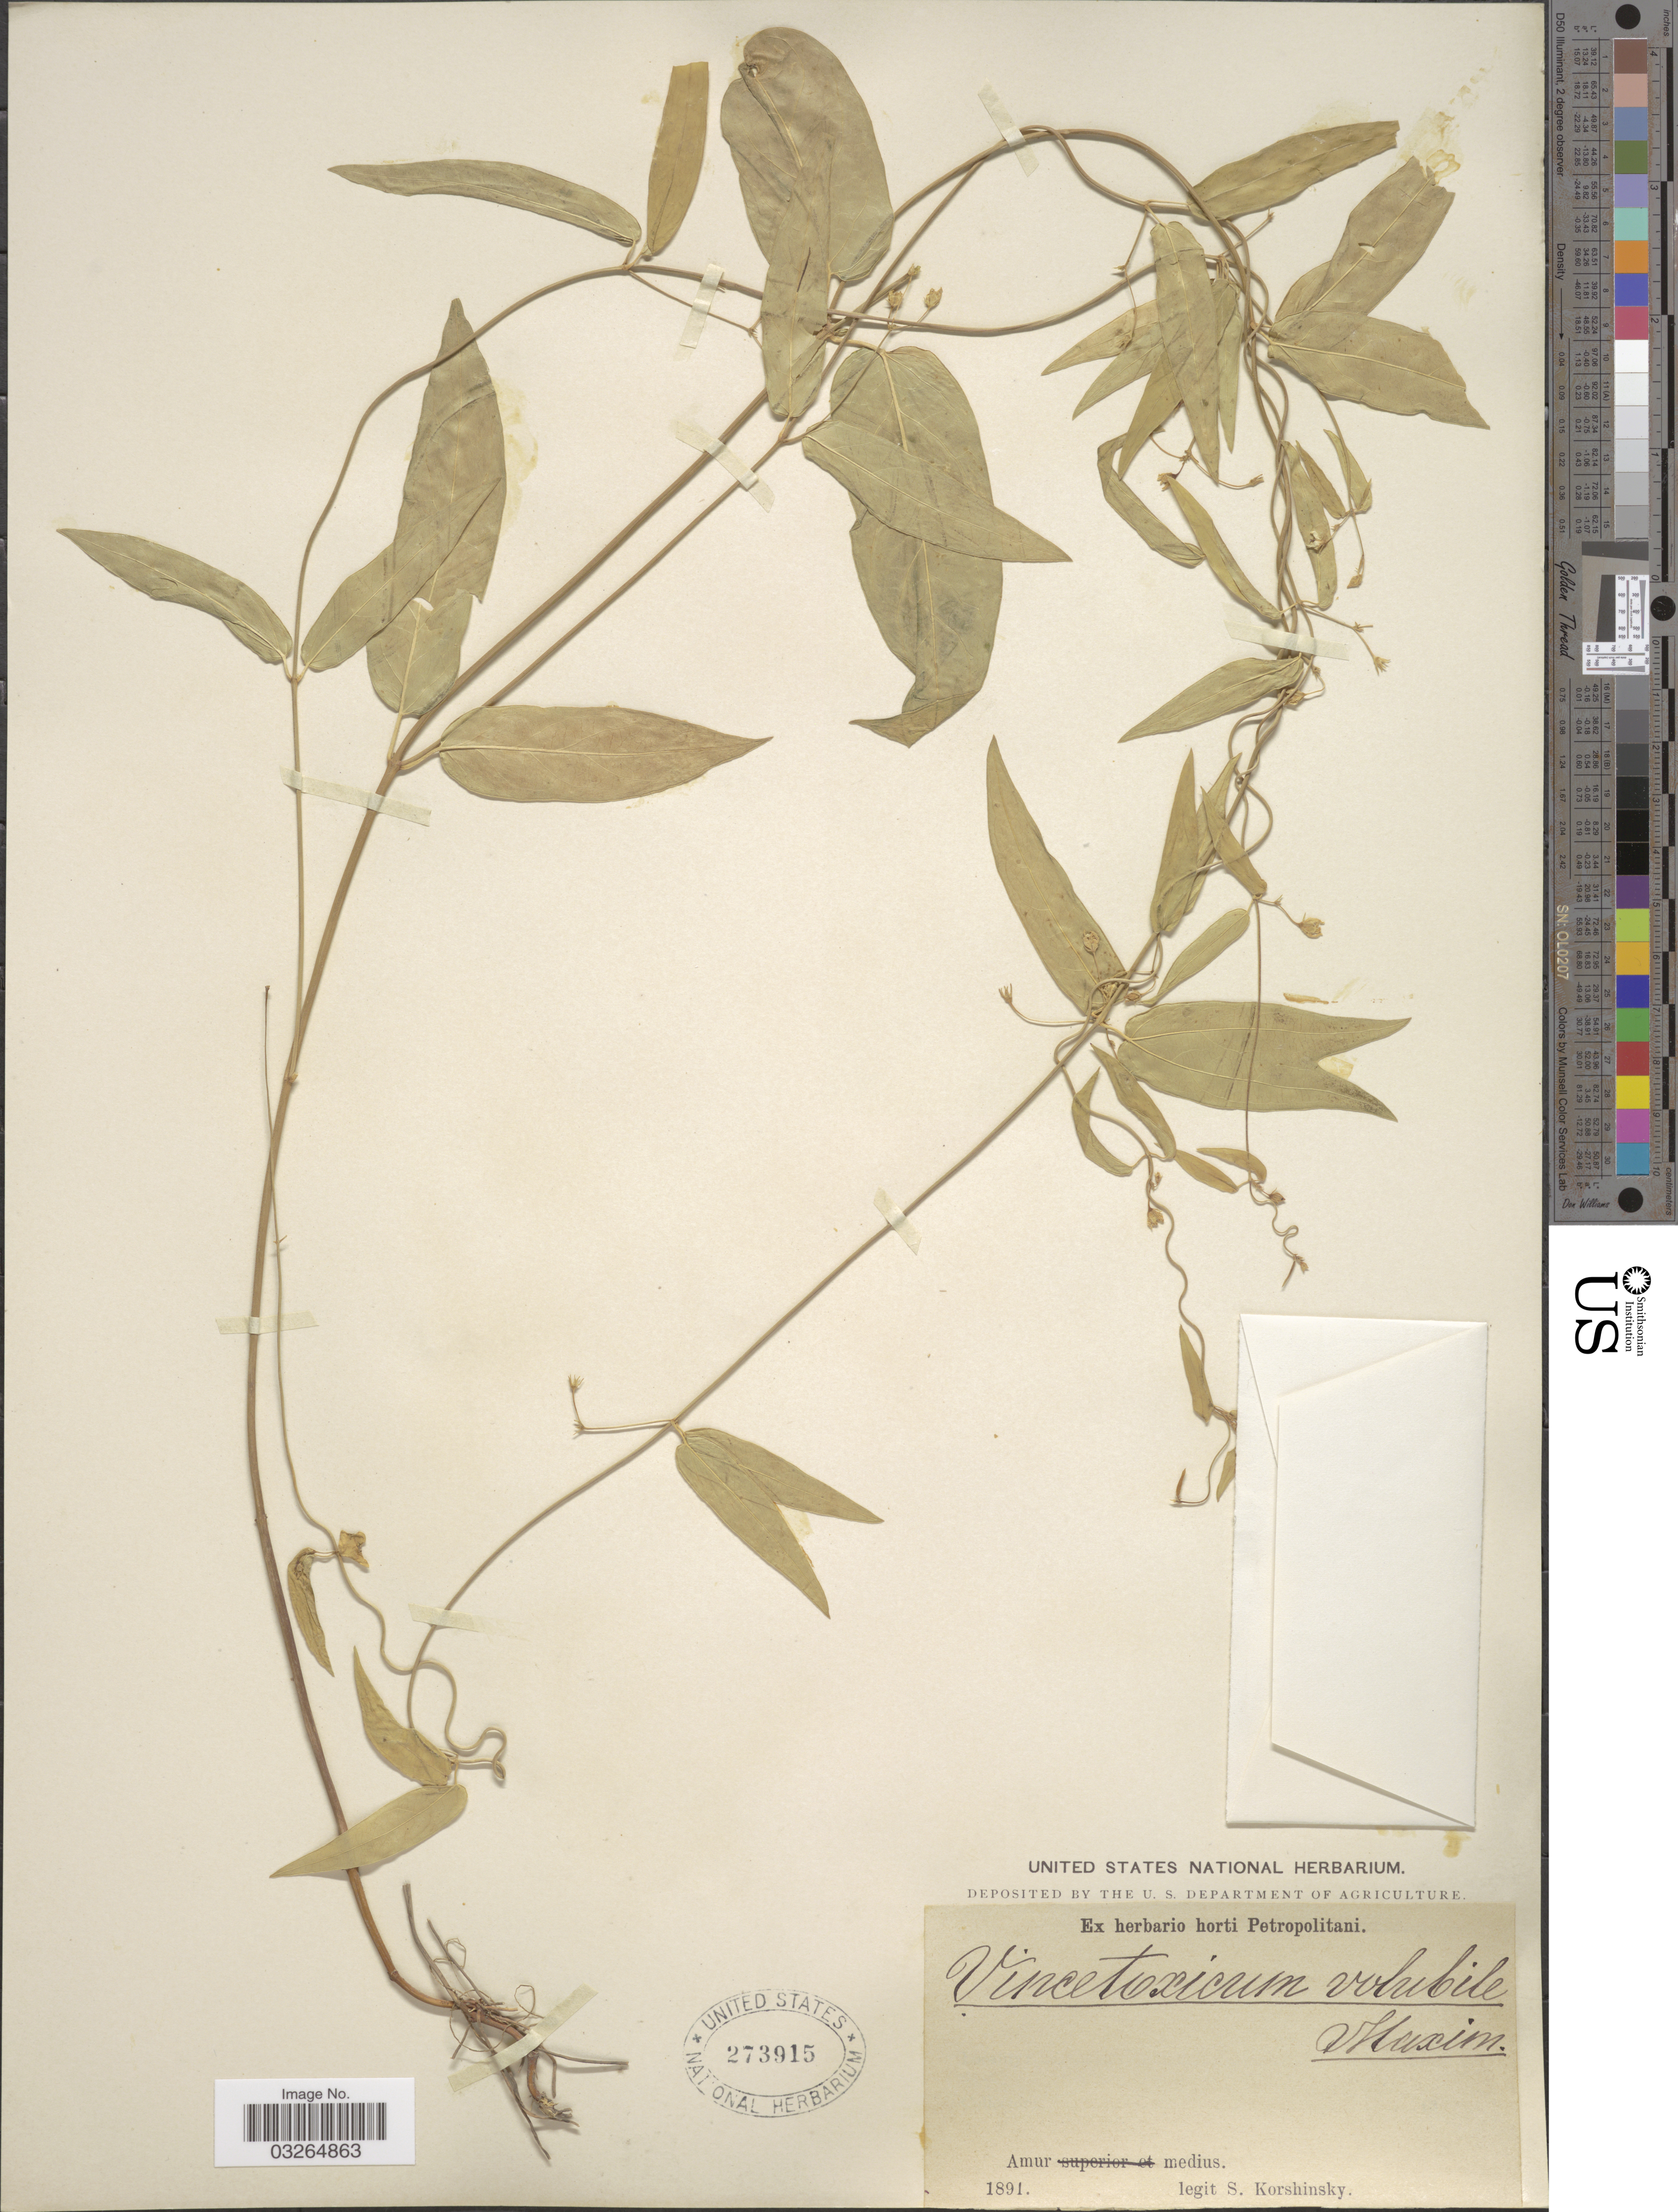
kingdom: Plantae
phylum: Tracheophyta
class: Magnoliopsida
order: Gentianales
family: Apocynaceae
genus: Cynanchum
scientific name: Cynanchum volubile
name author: (Maxim.) Hemsl.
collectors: S. I. Korshinsky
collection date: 1891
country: Russian Federation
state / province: Amur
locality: Amur medius.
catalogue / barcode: US 273915